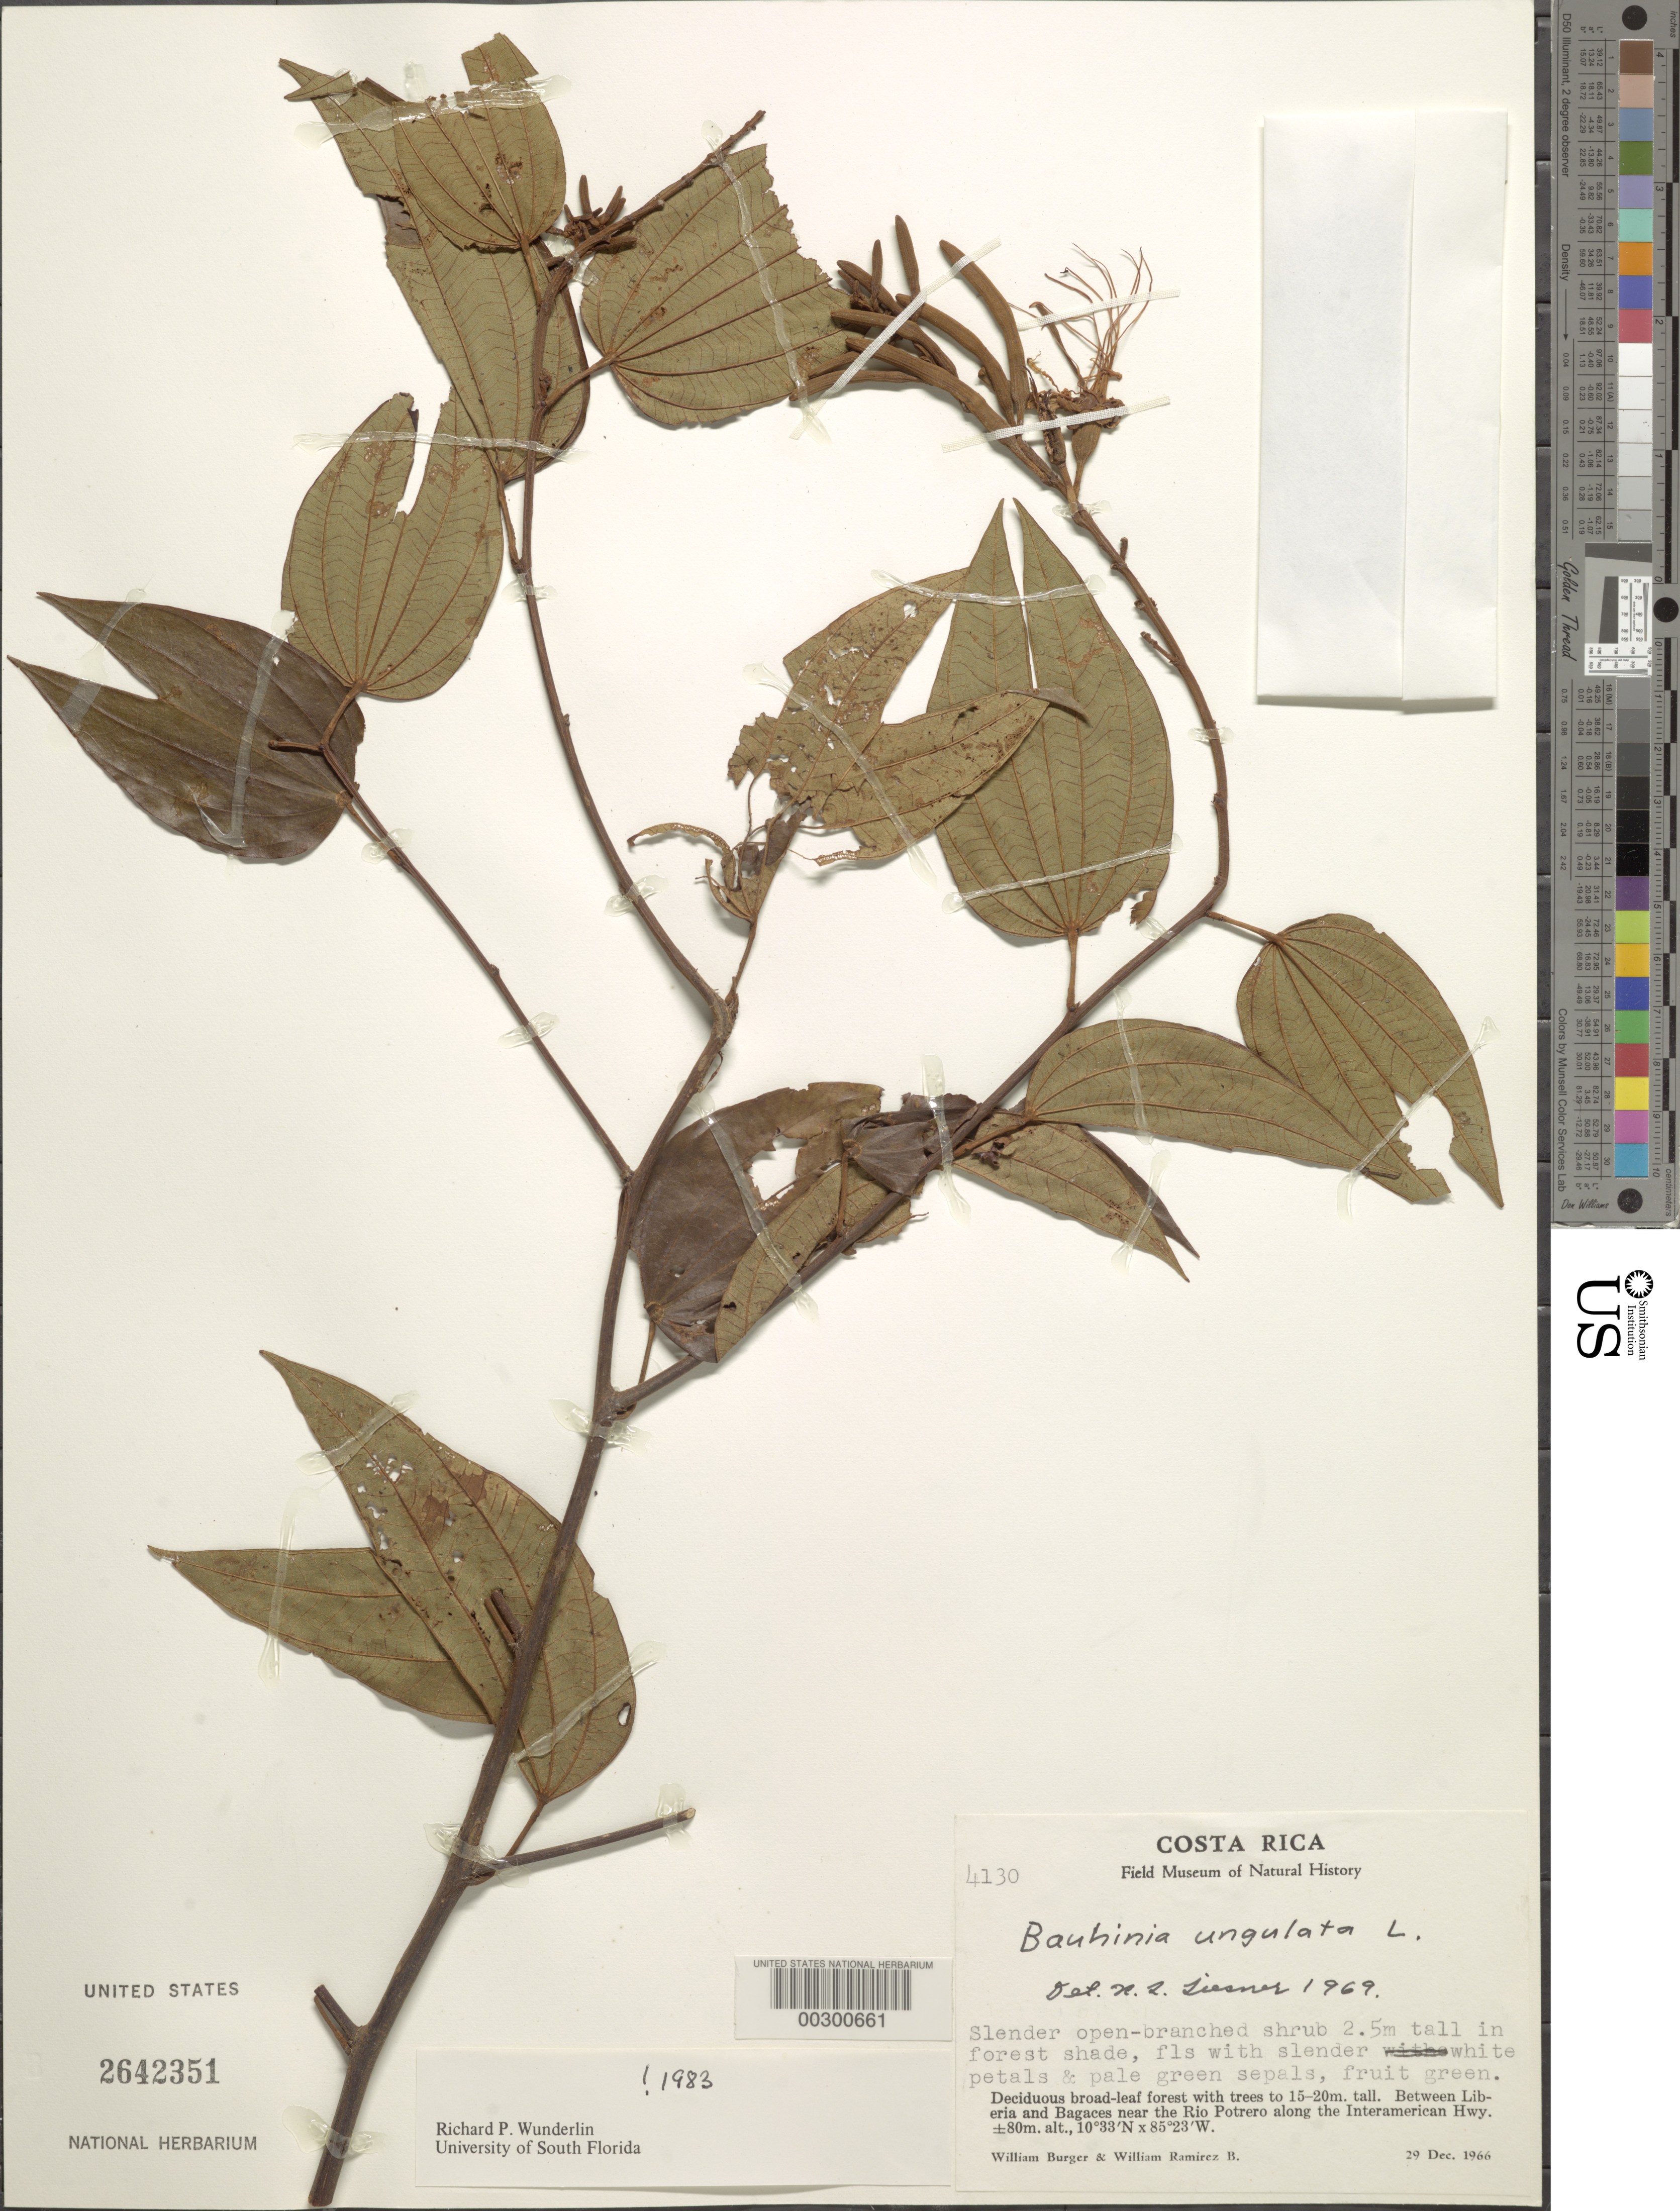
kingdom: Plantae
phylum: Tracheophyta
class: Magnoliopsida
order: Fabales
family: Fabaceae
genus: Bauhinia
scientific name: Bauhinia ungulata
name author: L.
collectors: W. Burger & W. Ramirez B.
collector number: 4130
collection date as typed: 29 Dec 1966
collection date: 1966-12-29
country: Costa Rica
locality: Between Liberia and Bagaces near the Rio Potrero along the Interamerican Highway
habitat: In forest shade; deciduous broad leaf forest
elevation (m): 80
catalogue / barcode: US 2642351